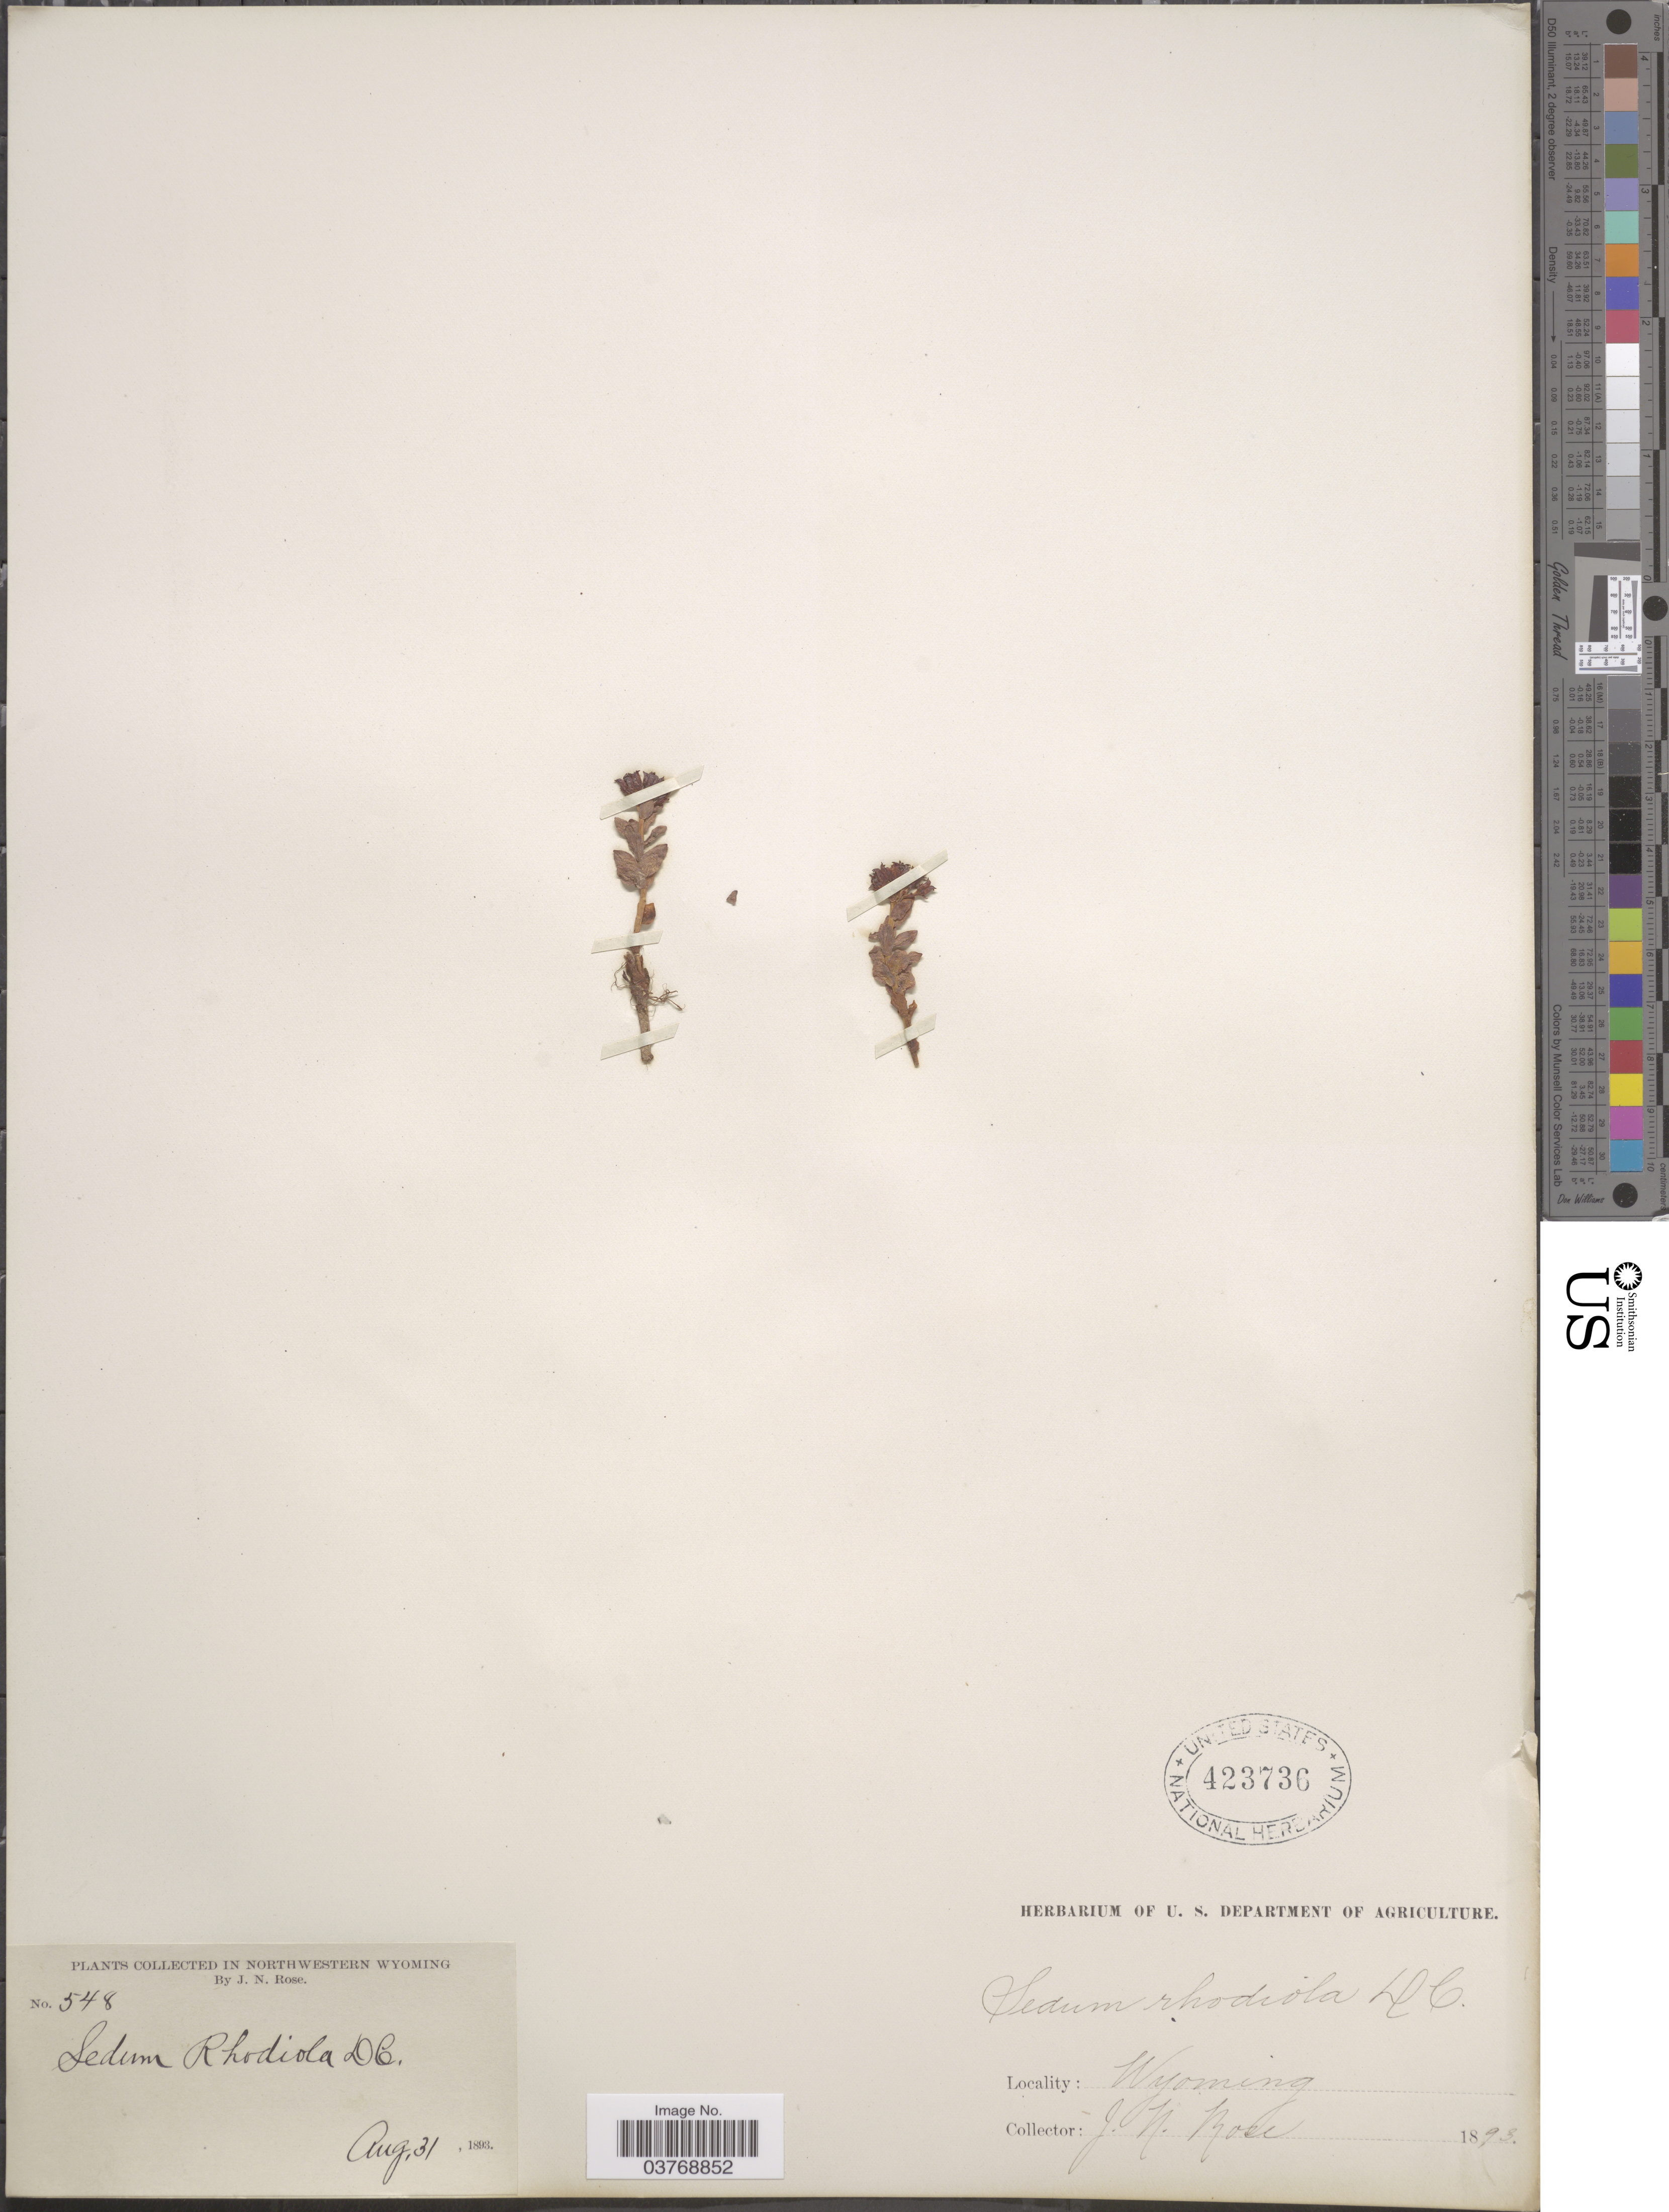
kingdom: Plantae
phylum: Tracheophyta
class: Magnoliopsida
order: Saxifragales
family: Crassulaceae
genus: Rhodiola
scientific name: Rhodiola integrifolia subsp. integrifolia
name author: Raf.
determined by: Strong, Mark T., (BOT), Smithsonian Institution - National Museum of Natural History (UNITED STATES)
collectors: J. N. Rose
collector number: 548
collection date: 1893-08-31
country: United States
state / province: Wyoming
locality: Northwestern Wyoming.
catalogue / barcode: US 423736